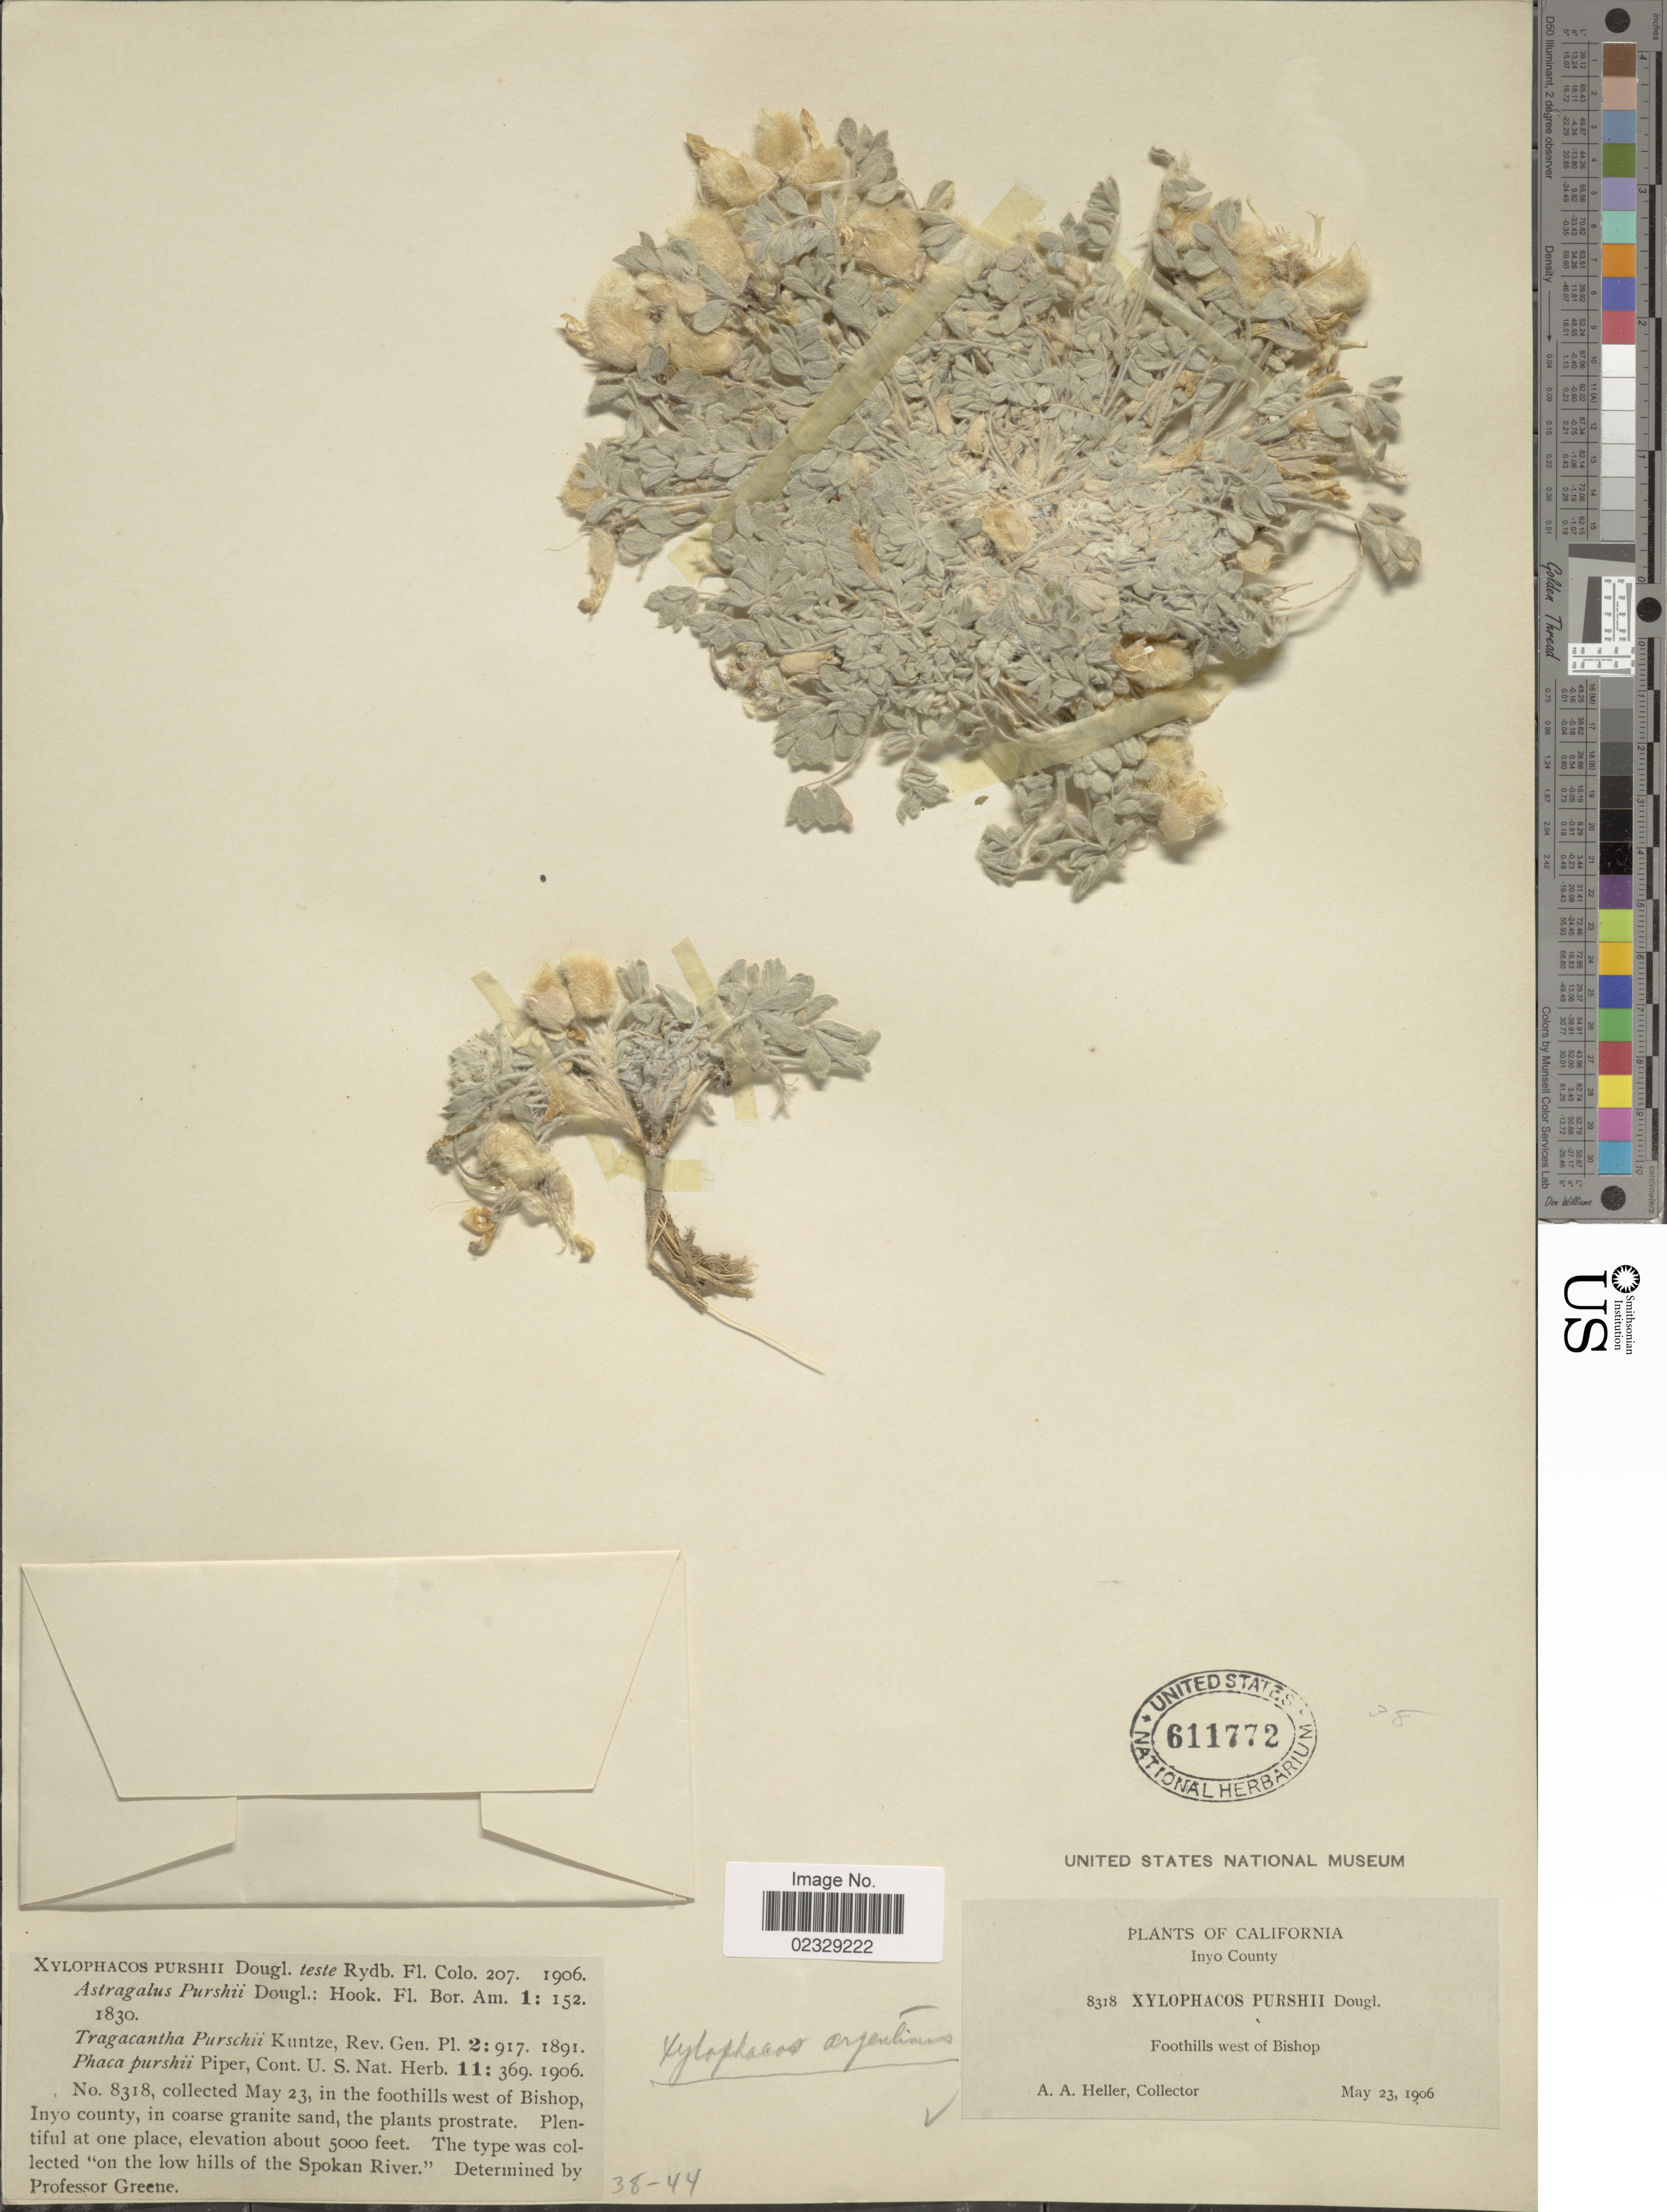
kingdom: Plantae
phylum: Tracheophyta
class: Magnoliopsida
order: Fabales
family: Fabaceae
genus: Astragalus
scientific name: Astragalus argentinus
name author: Manganaro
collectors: A. A. Heller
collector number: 8318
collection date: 1906-05-23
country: United States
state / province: California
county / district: Inyo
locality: Inyo County, Foothils west of Bishop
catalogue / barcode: US 611772